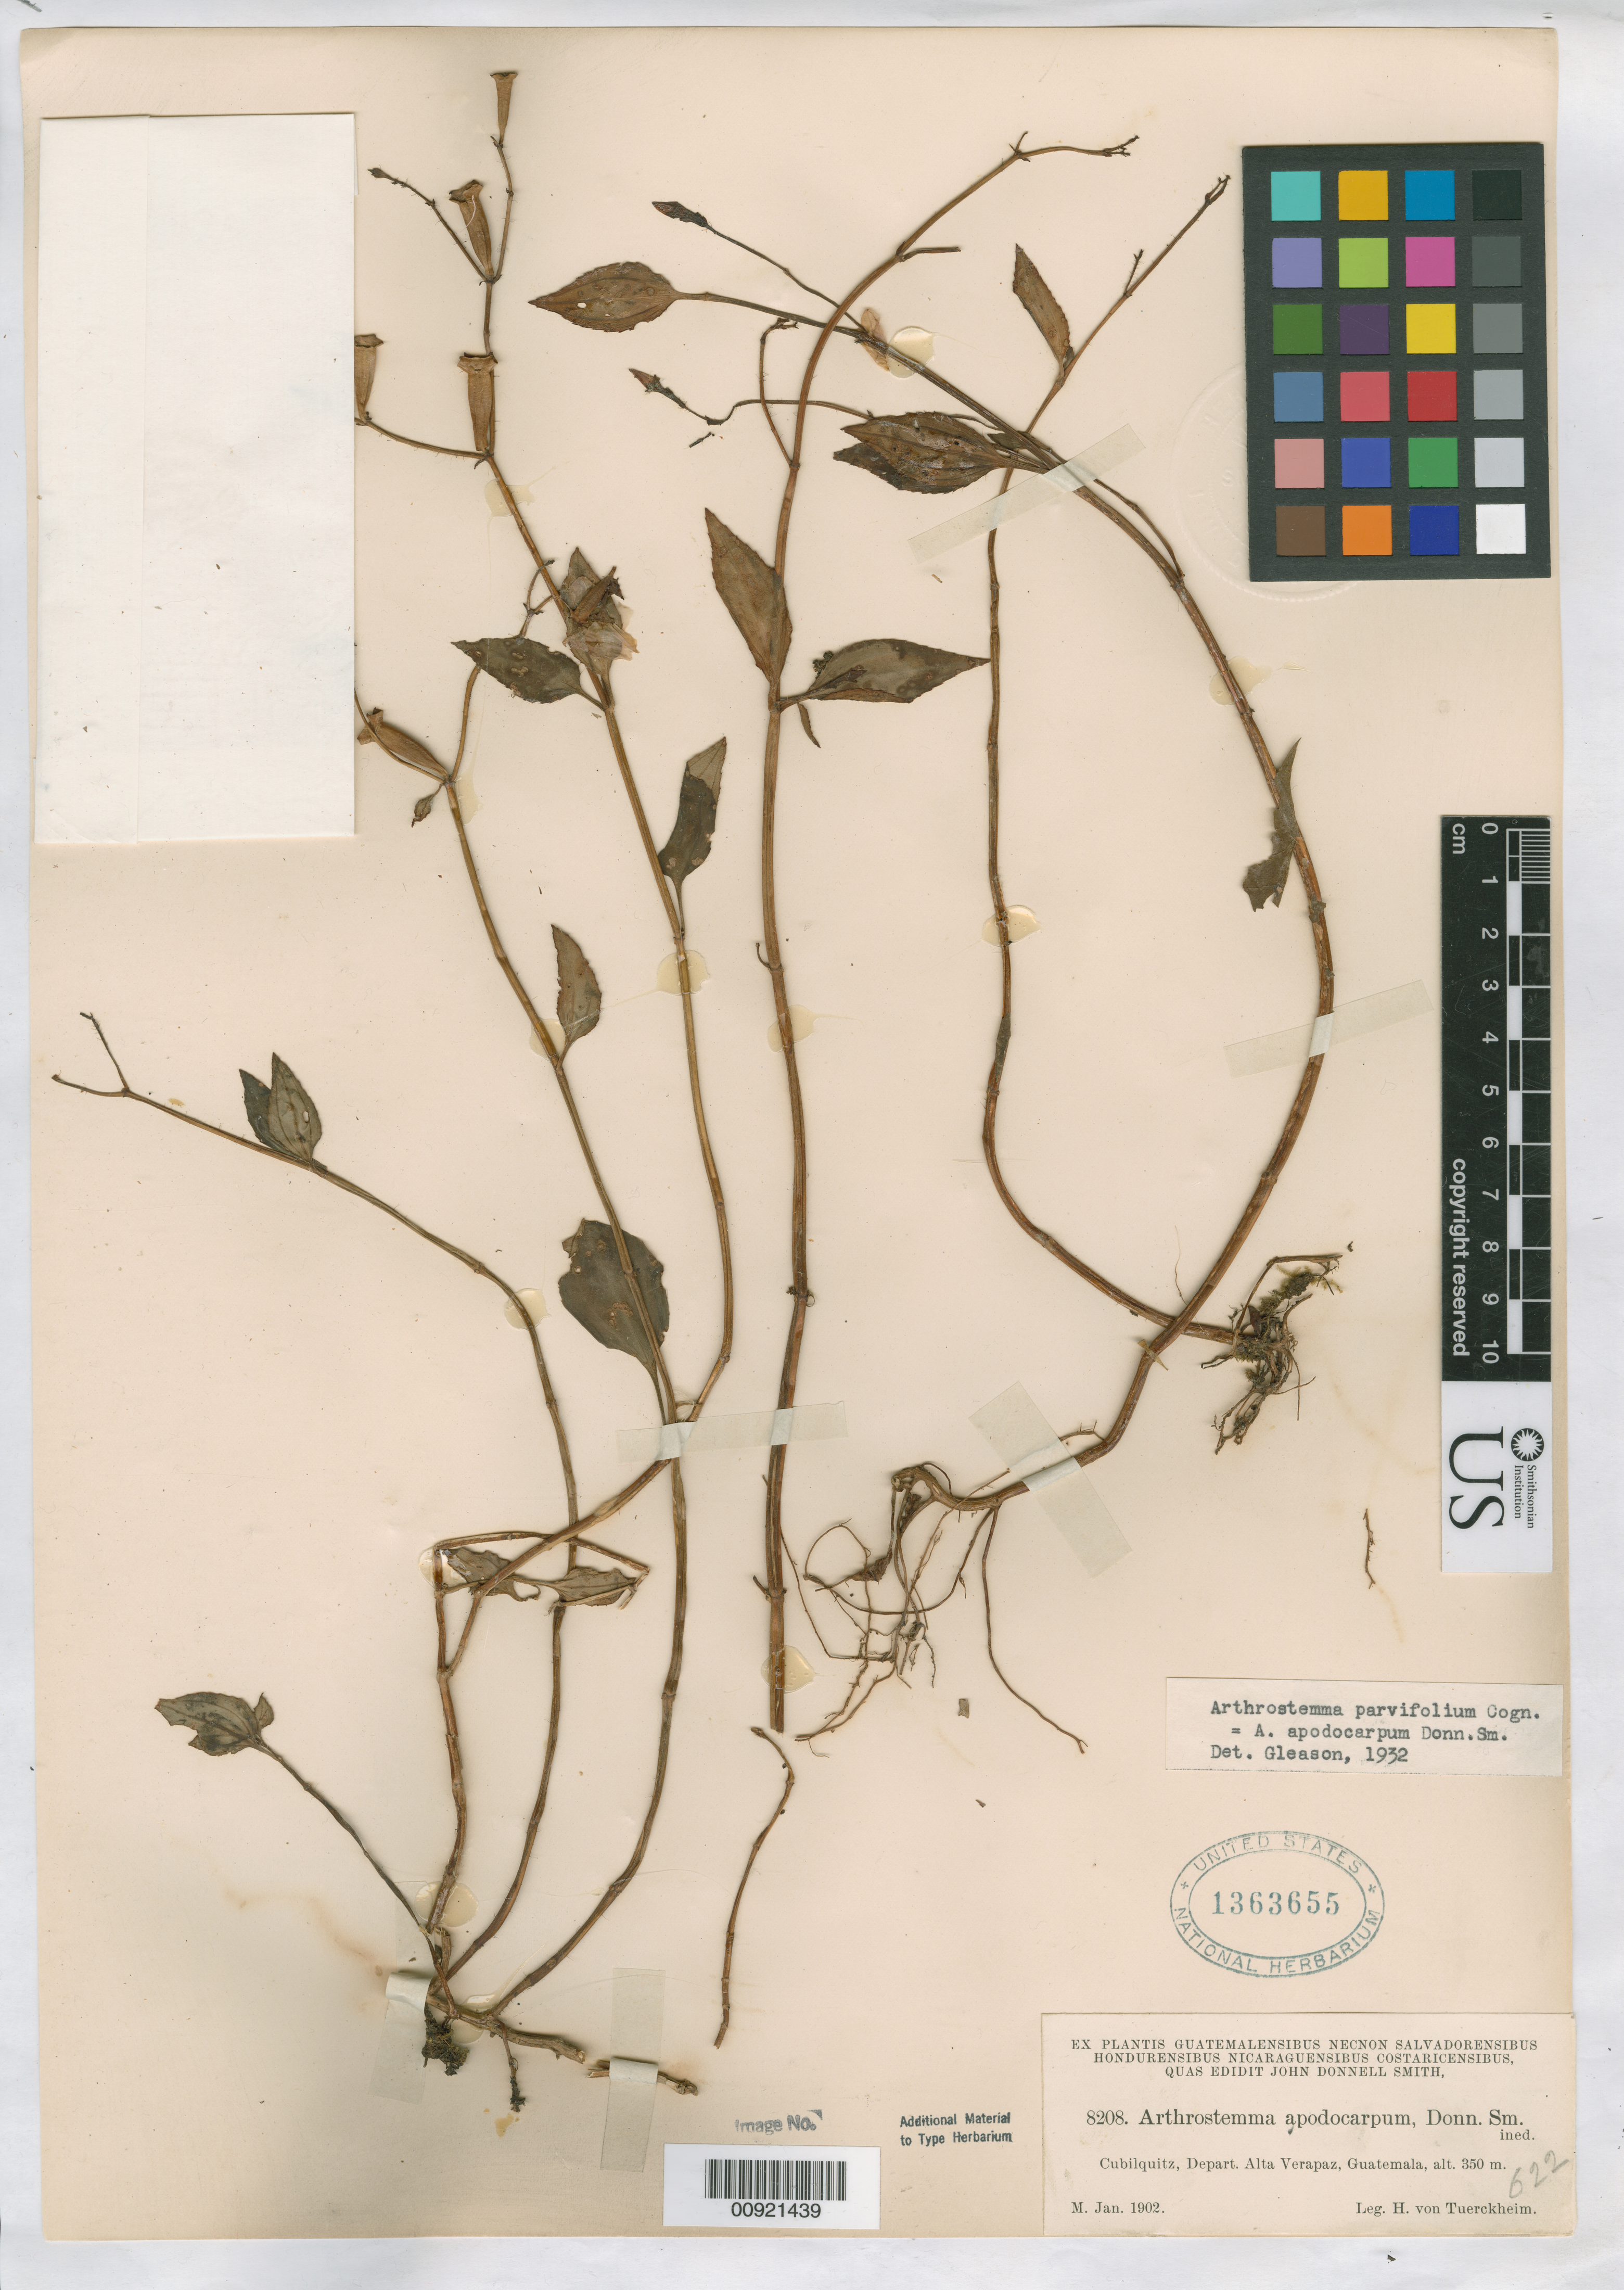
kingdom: Plantae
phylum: Tracheophyta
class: Magnoliopsida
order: Myrtales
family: Melastomataceae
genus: Arthrostemma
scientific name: Arthrostemma apodocarpum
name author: Donn. Sm.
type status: Type Collection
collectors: H. von Türckheim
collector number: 8208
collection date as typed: Jan 1902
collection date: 1902-01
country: Guatemala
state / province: Alta Verapaz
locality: Cubilquitz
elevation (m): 350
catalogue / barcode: US 1363655